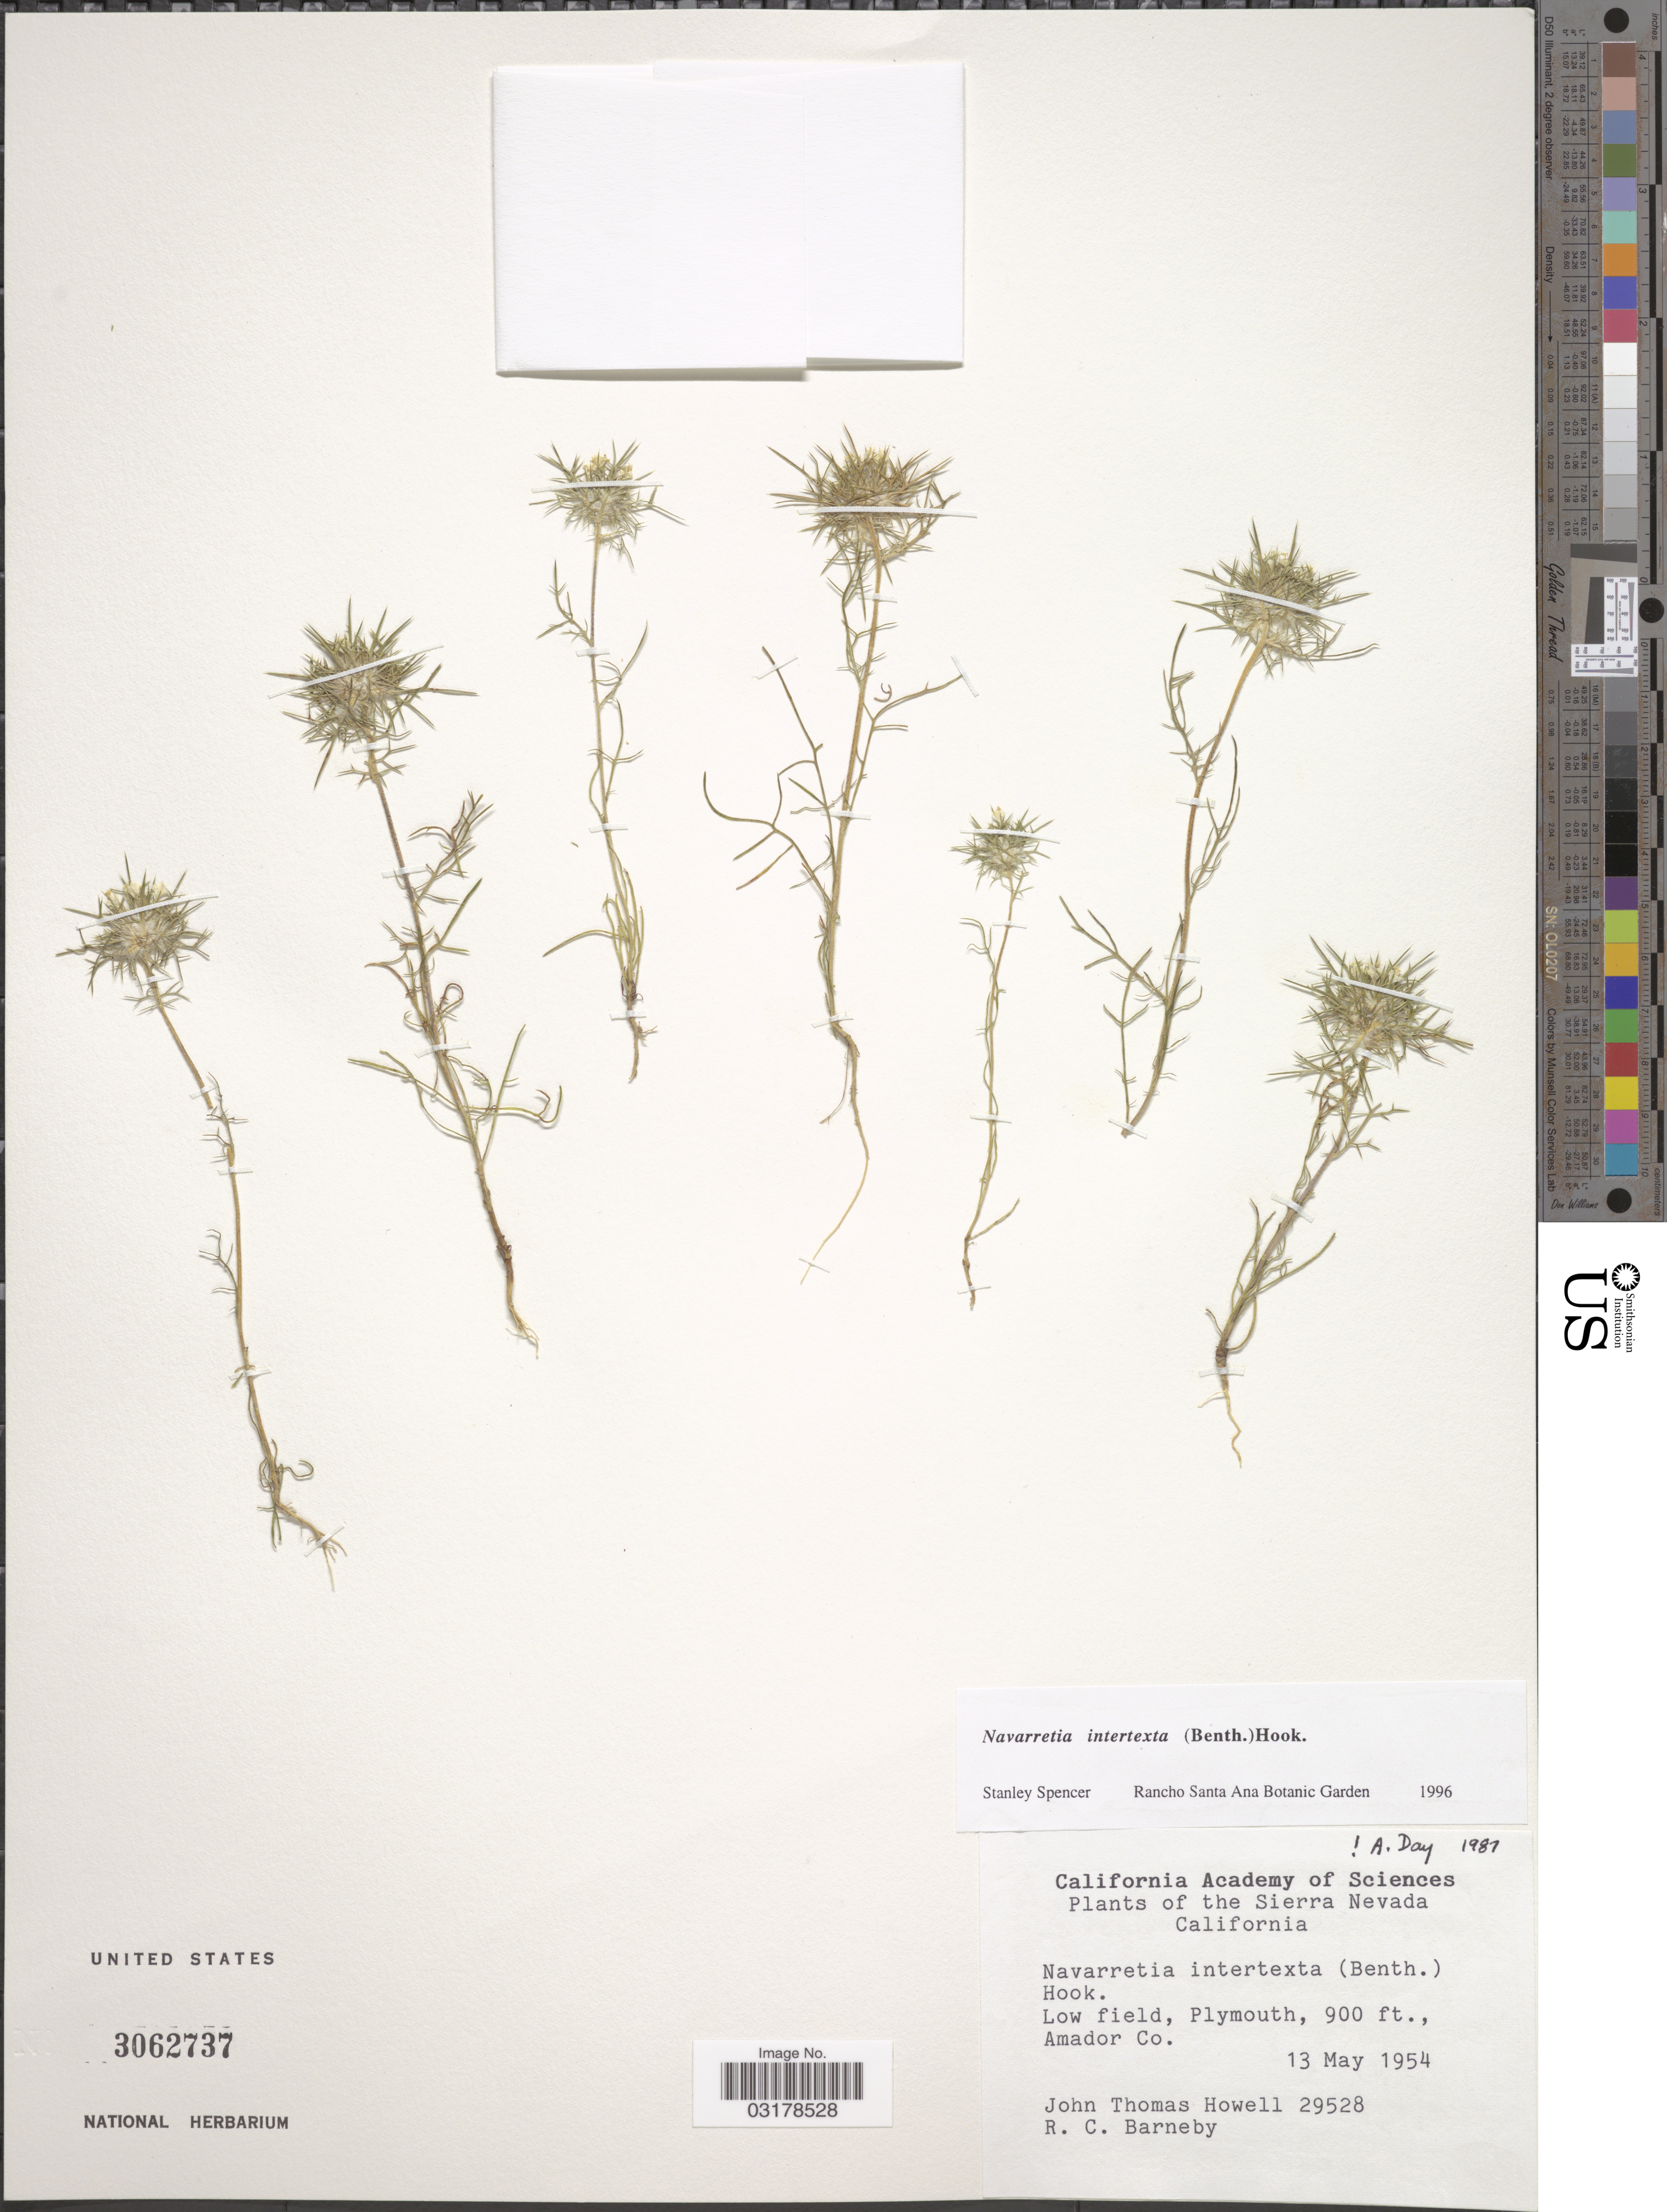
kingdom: Plantae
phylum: Tracheophyta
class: Magnoliopsida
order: Ericales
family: Polemoniaceae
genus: Navarretia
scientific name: Navarretia intertexta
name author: (Benth.) Hook.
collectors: J. T. Howell & R. C. Barneby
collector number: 29528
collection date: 1954-05-13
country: United States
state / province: California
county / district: Amador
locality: The Sierra Nevada. Low field, Plymouth, Amador Co.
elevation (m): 274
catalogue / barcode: US 3062737